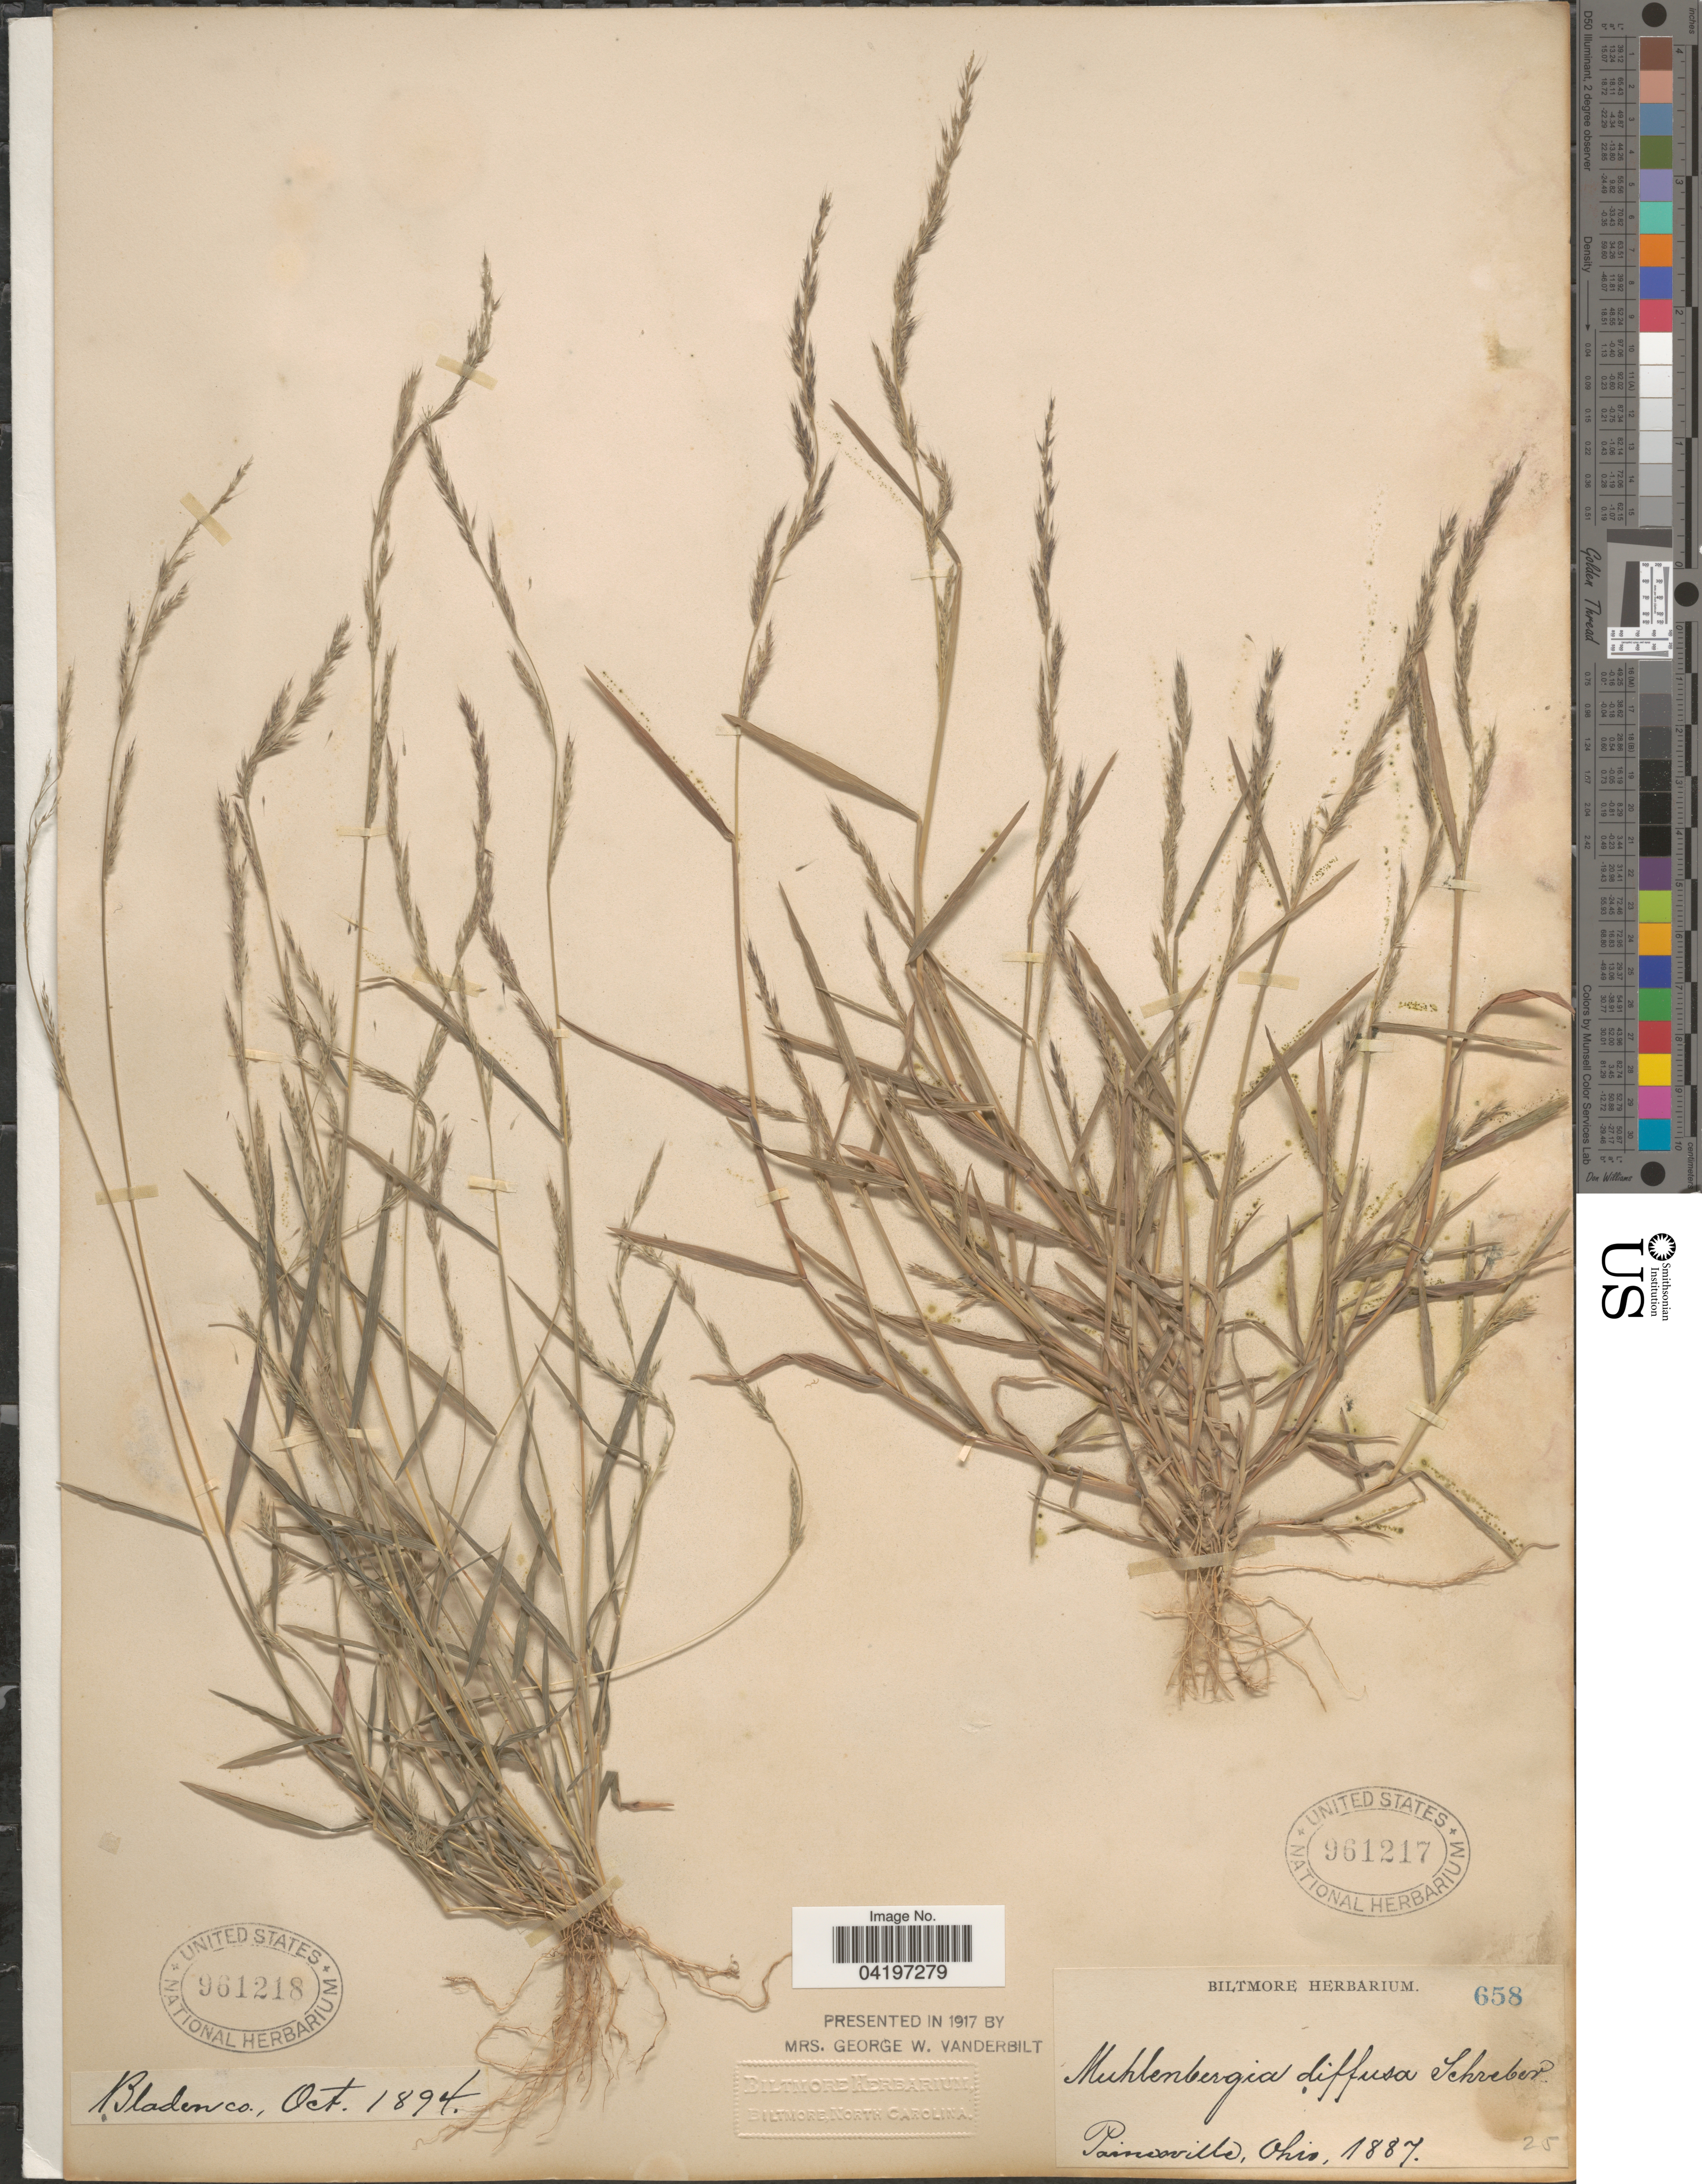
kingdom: Plantae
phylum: Tracheophyta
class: Liliopsida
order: Poales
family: Poaceae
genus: Muhlenbergia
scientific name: Muhlenbergia schreberi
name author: J.F. Gmel.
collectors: ex herb. Biltmore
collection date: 1894-10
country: United States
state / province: North Carolina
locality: Bladen co.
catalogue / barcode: US 961218